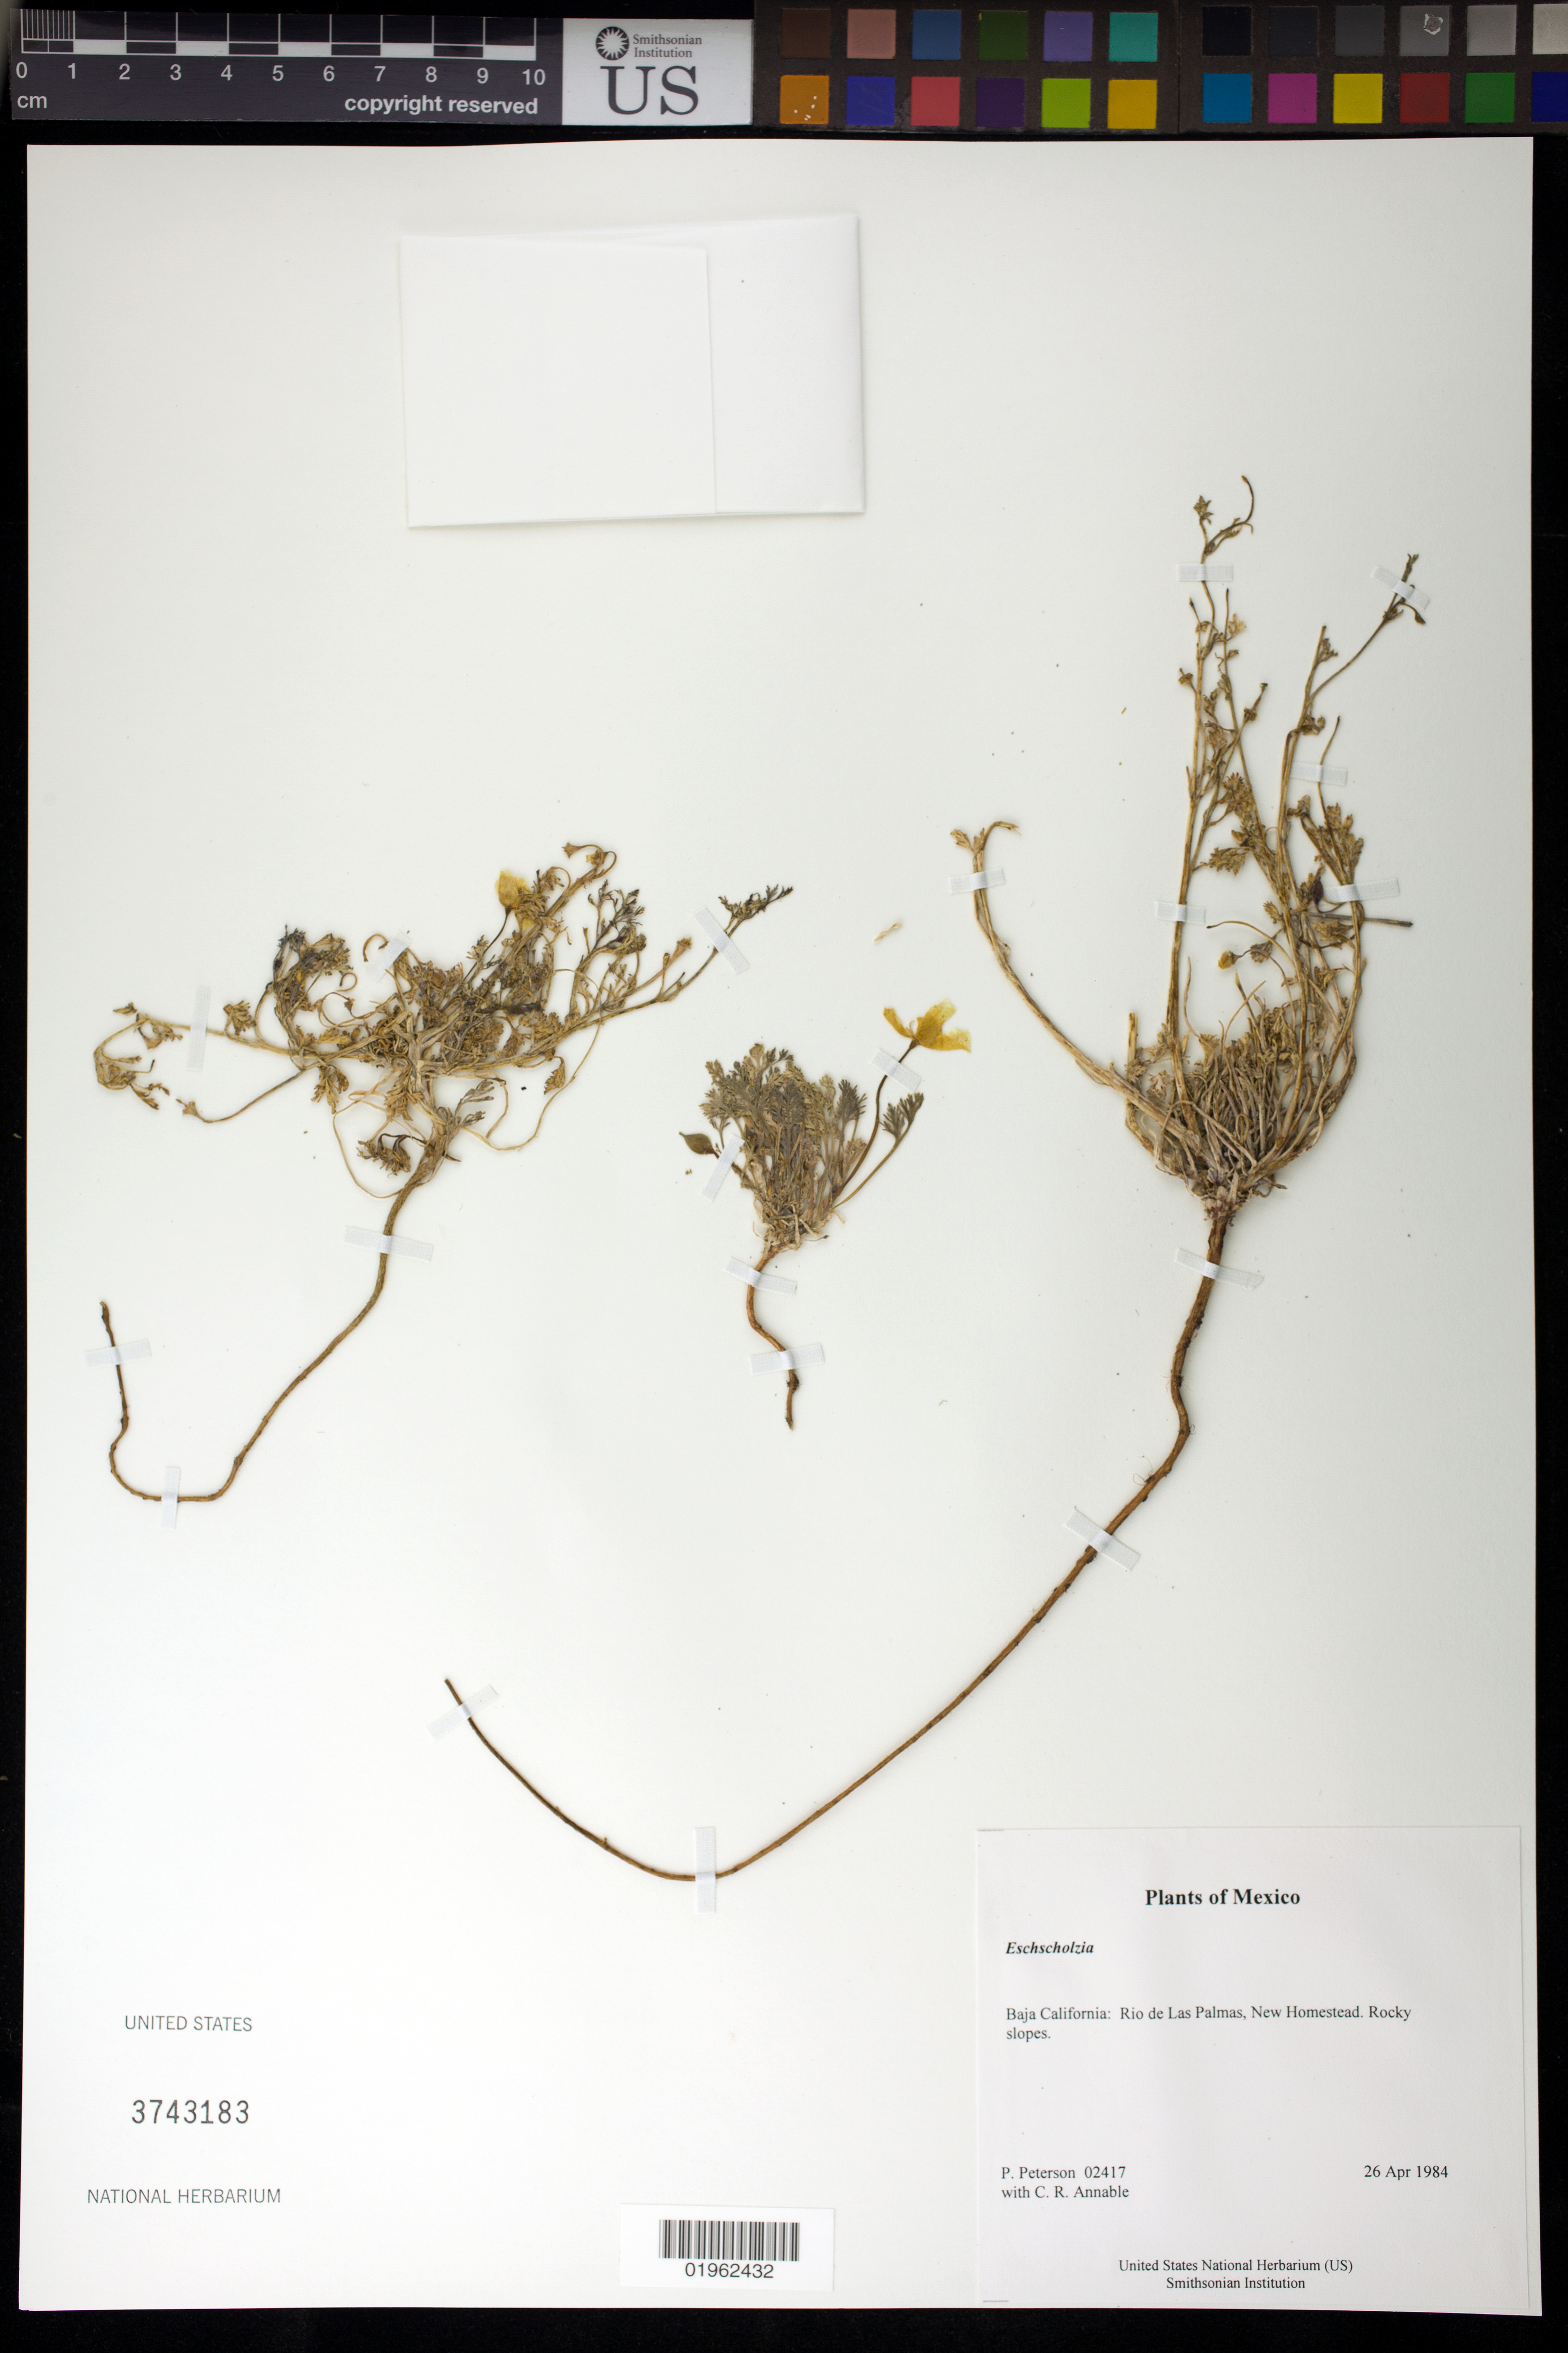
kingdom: Plantae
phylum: Tracheophyta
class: Magnoliopsida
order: Ranunculales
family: Papaveraceae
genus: Eschscholzia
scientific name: Eschscholzia sp.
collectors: P. M. Peterson & C. R. Annable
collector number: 02417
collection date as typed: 26 Apr 1984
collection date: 1984-04-26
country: Mexico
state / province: Baja California Norte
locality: Rio de Las Palmas, New Homestead.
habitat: Rocky slopes.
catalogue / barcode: US 3743183